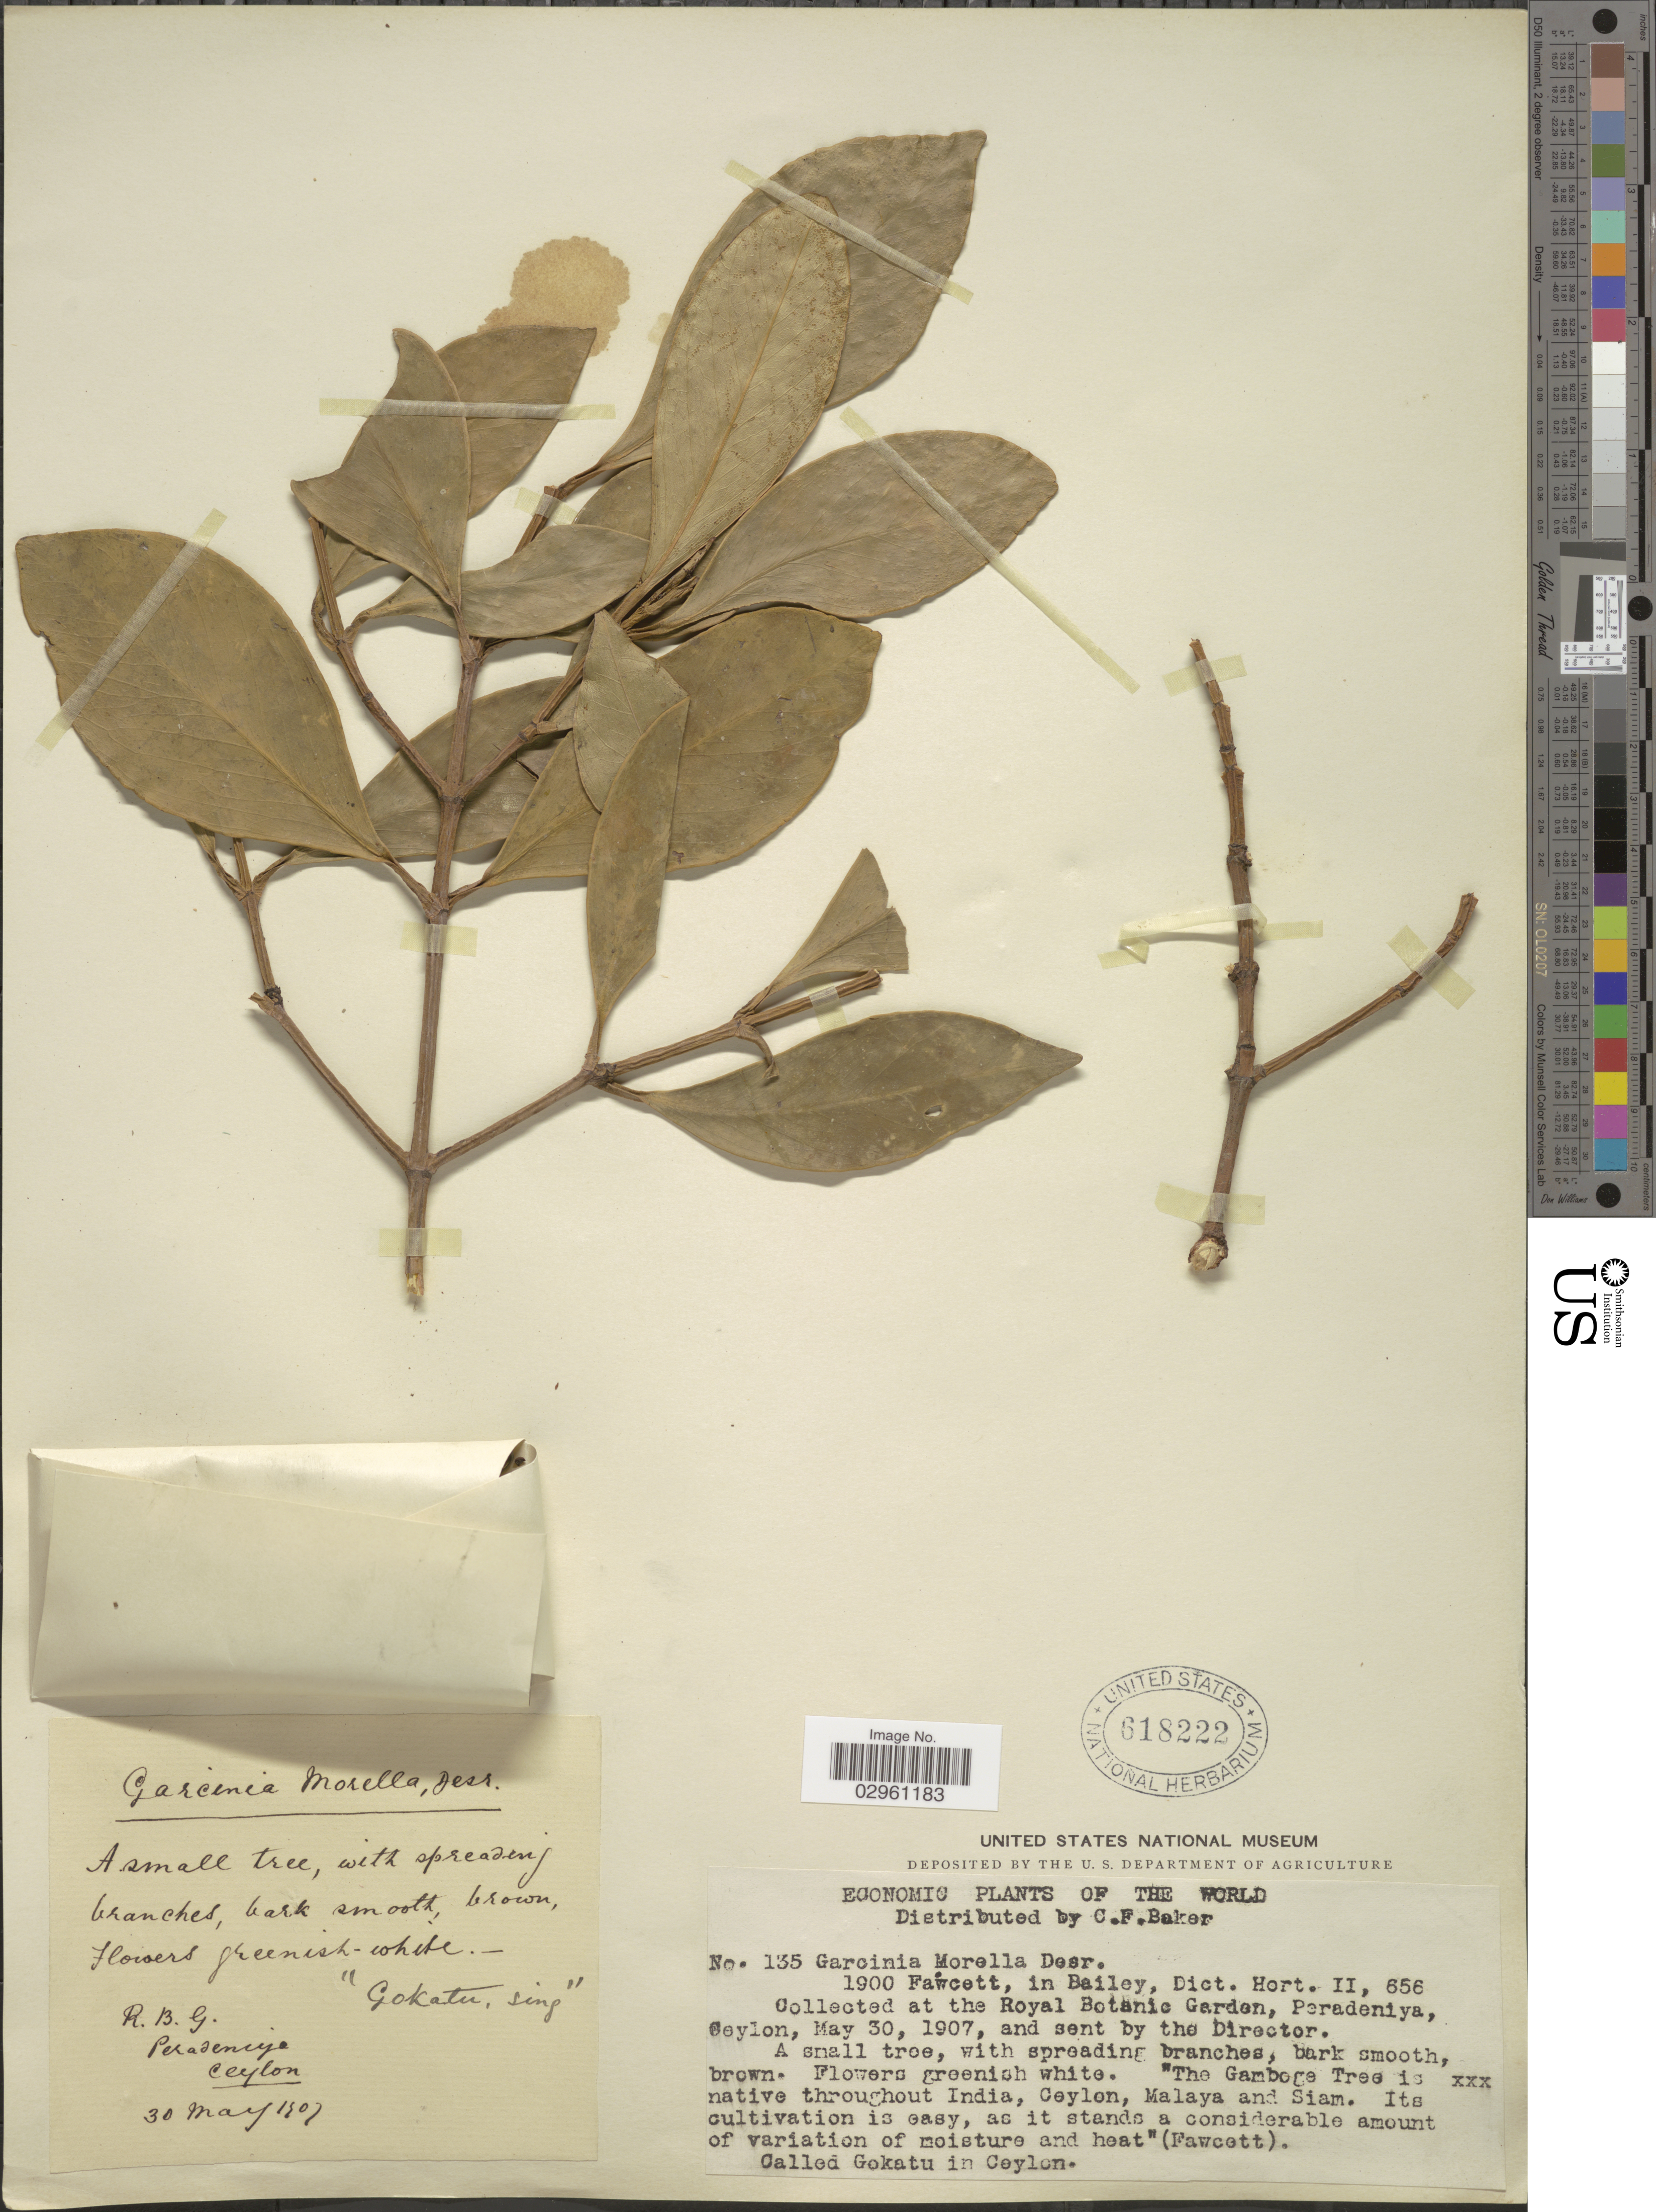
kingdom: Plantae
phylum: Tracheophyta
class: Magnoliopsida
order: Malpighiales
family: Clusiaceae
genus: Garcinia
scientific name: Garcinia morella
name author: (Gaertn.) Desr.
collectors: C. F. Baker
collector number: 135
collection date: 1907-05-30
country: Sri Lanka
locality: Royal Botanic Garden, Peradeniya, Ceylon.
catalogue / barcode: US 618222